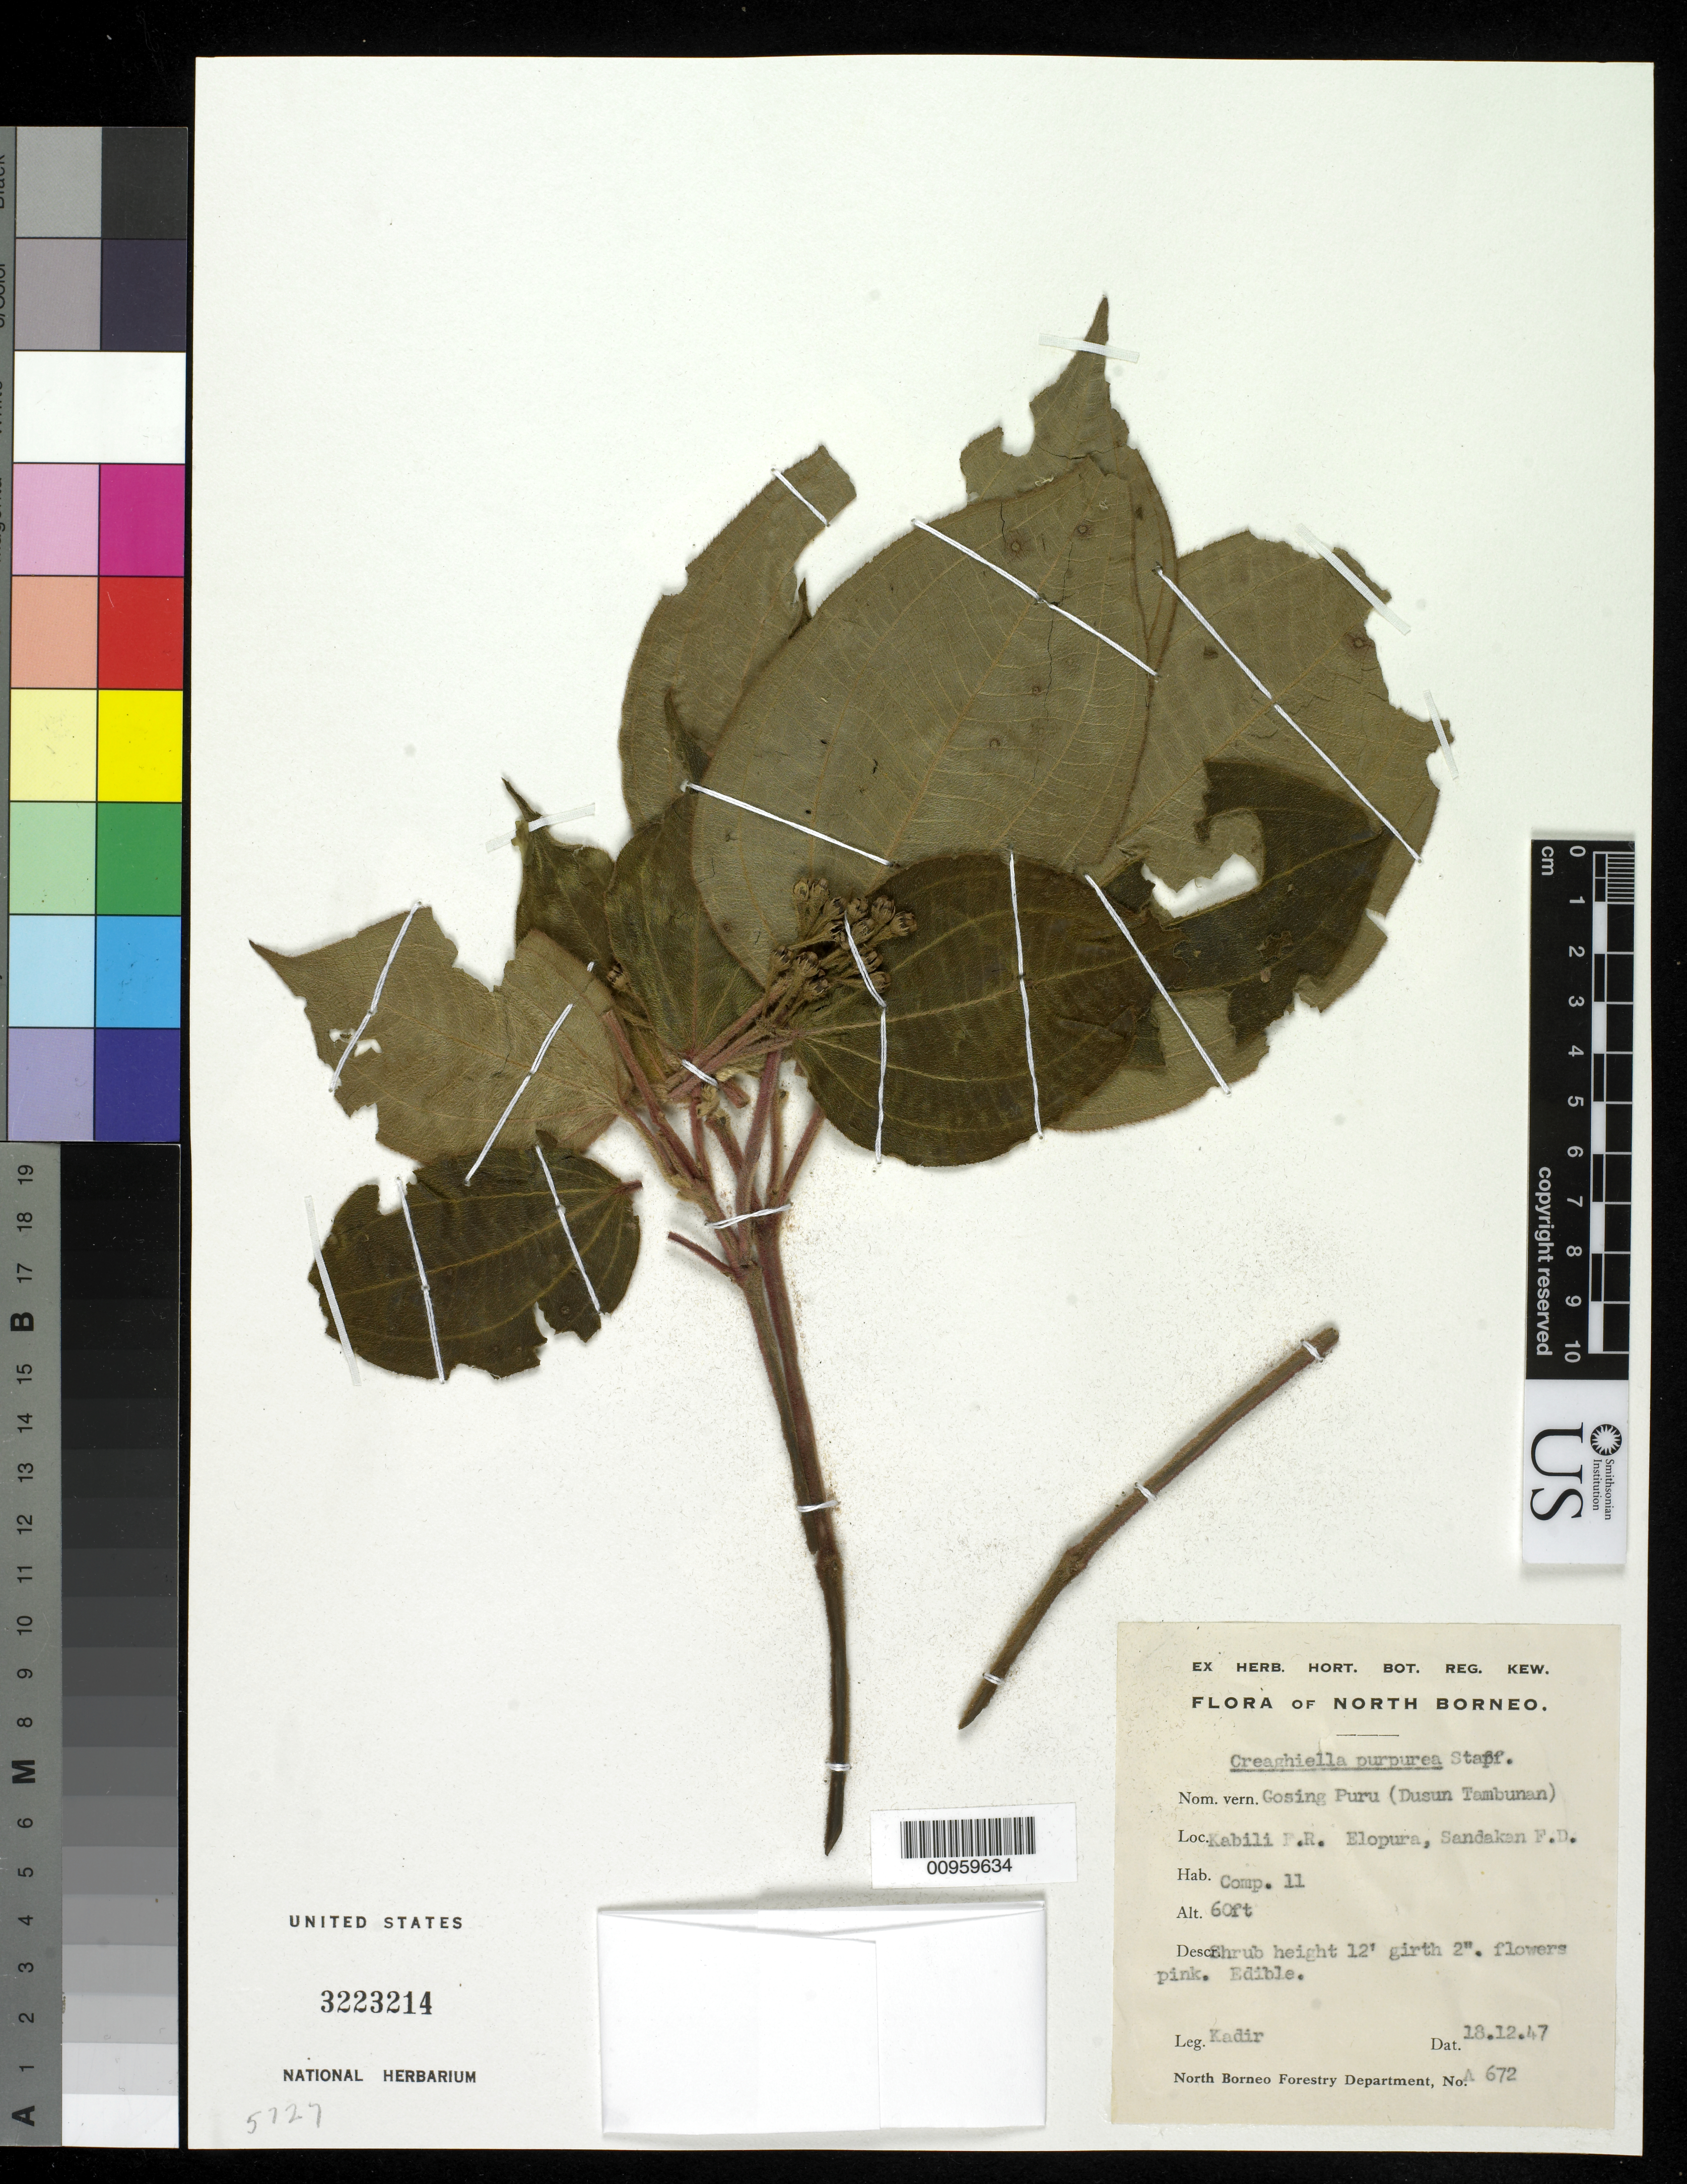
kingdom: Plantae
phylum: Tracheophyta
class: Magnoliopsida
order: Myrtales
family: Melastomataceae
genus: Anerincleistus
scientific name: Anerincleistus purpureus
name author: (Stapf) J.F. Maxwell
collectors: Kadir Bin Abdul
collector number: A 672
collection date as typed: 18 Dec 1947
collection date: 1947-12-18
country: Indonesia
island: Borneo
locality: Kabili F.R. Elopura, Sandakan F.D.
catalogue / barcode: US 3223214